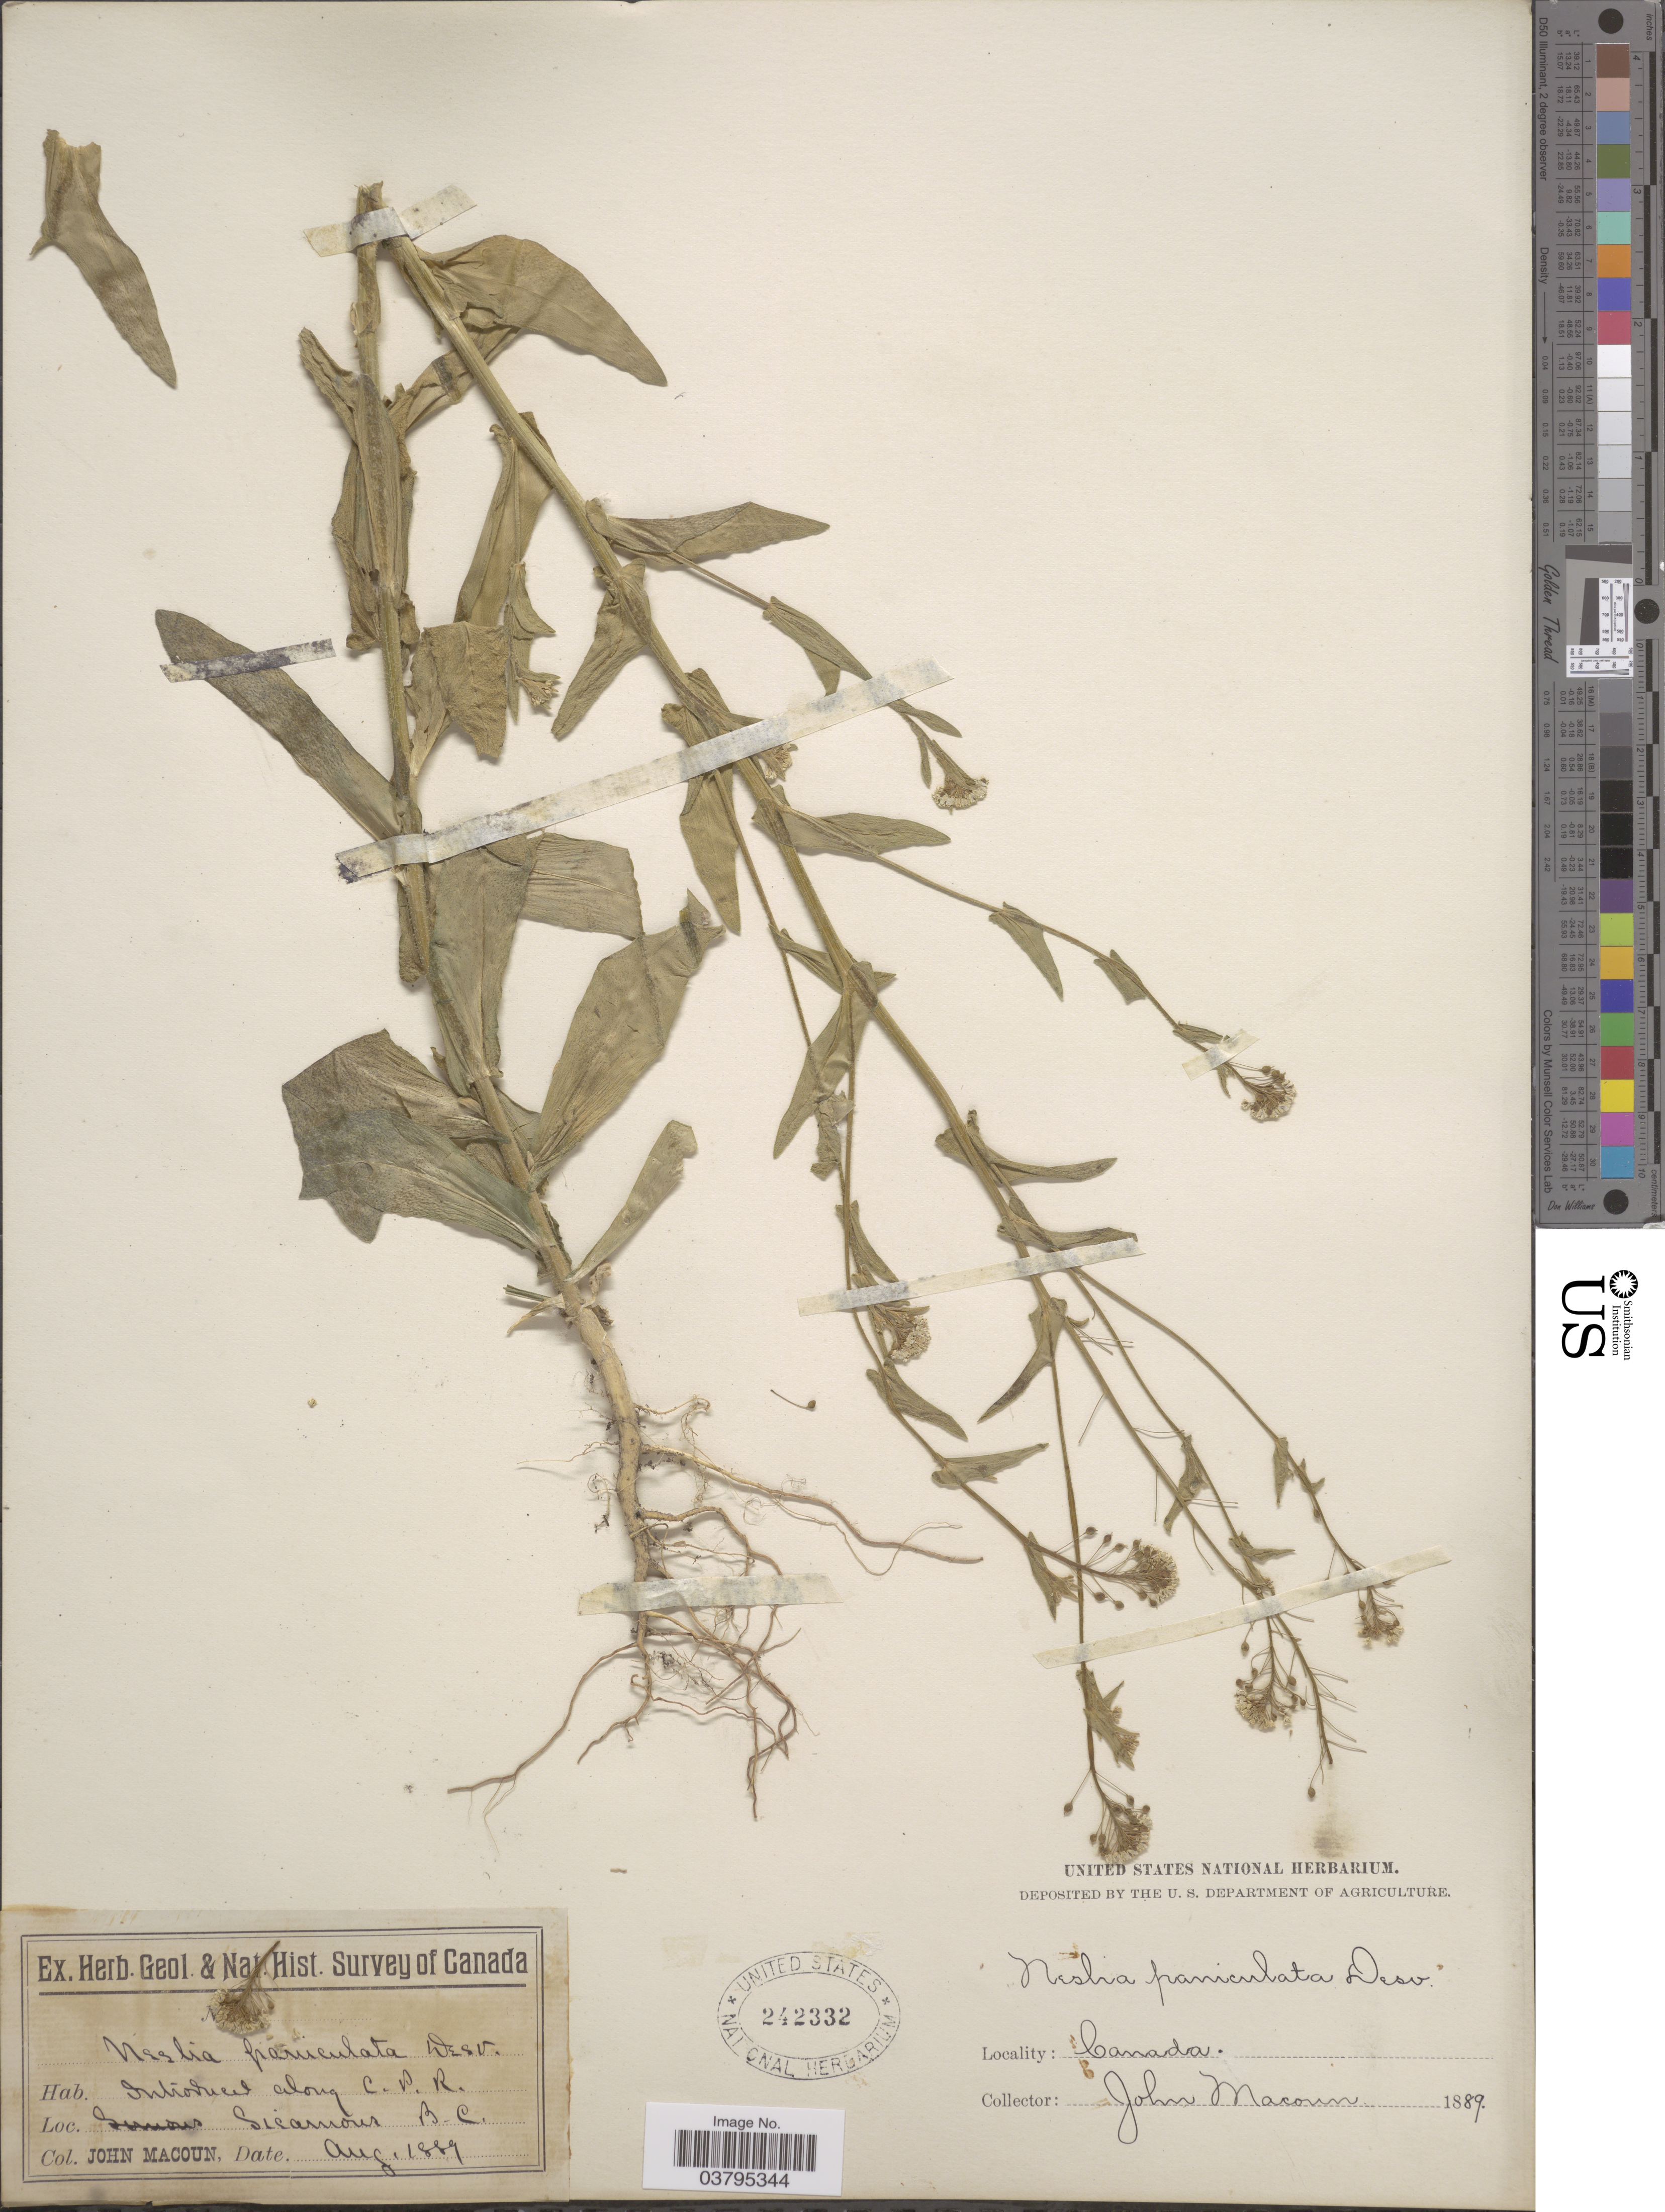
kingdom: Plantae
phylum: Tracheophyta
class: Magnoliopsida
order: Brassicales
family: Brassicaceae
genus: Neslia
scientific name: Neslia paniculata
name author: (L.) Desv.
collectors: J. Macoun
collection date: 1889-08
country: Canada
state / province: British Columbia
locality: Introduced along C.P.R. Sicamous.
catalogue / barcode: US 242332